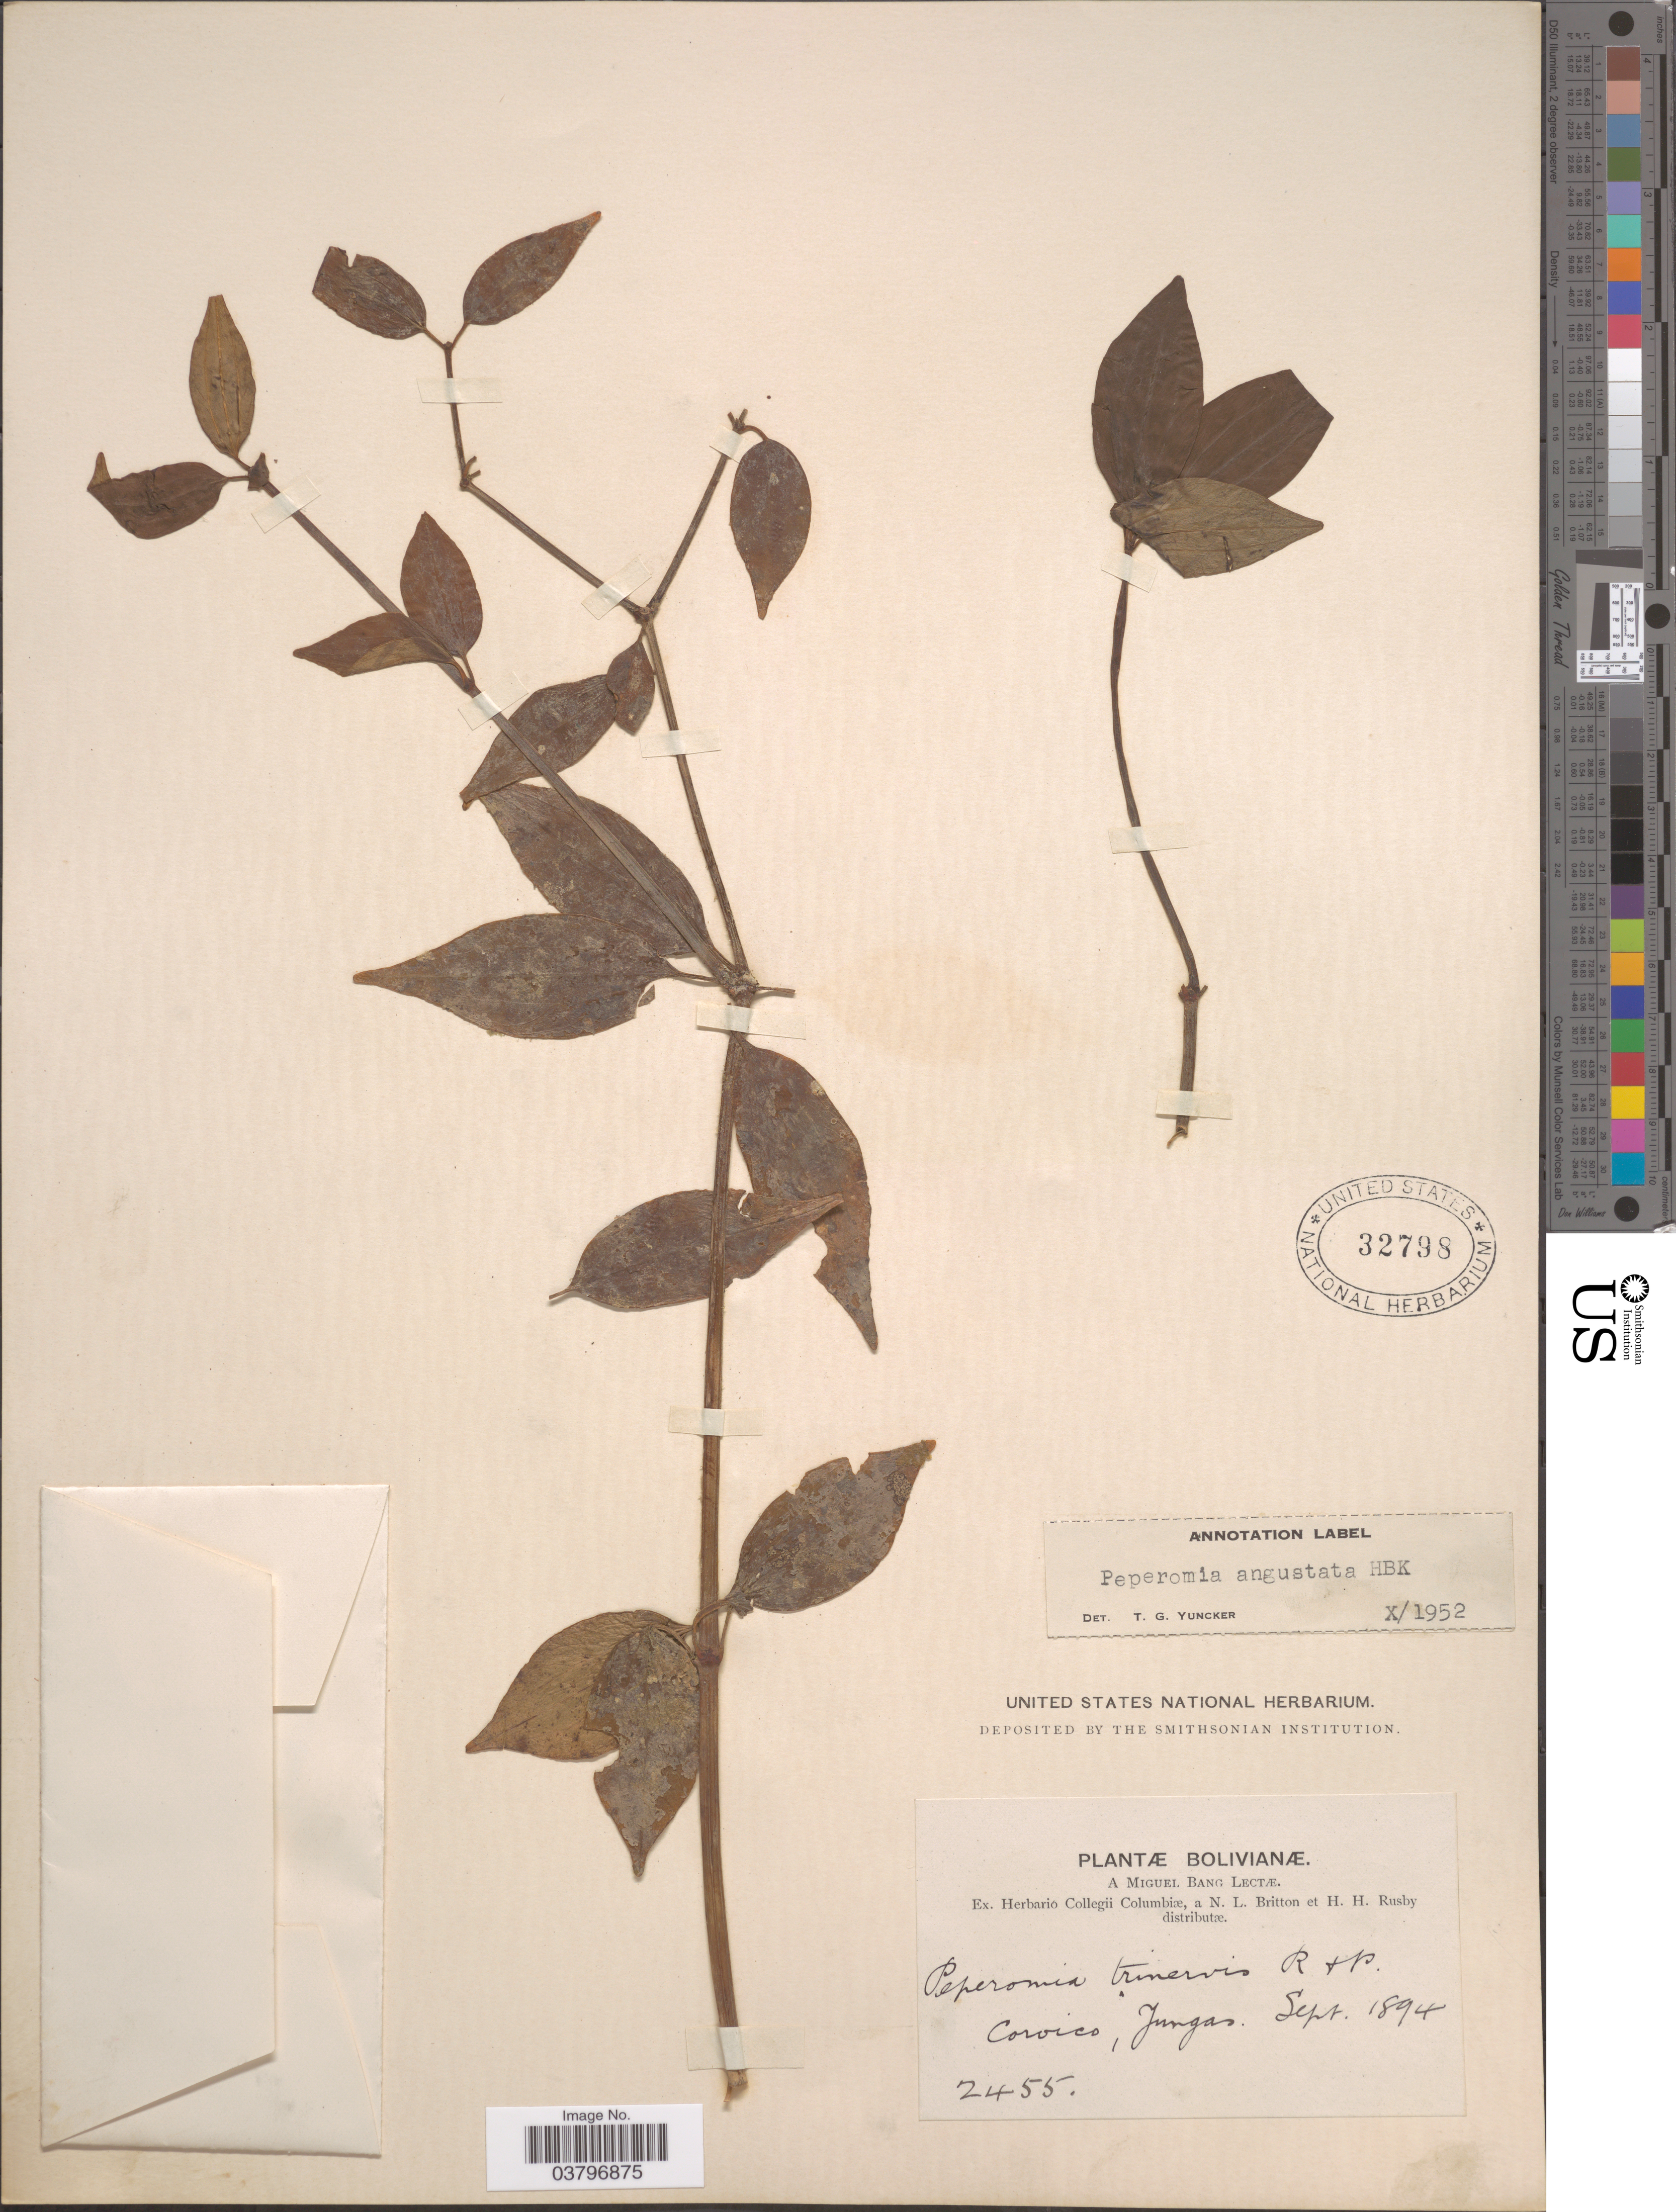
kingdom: Plantae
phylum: Tracheophyta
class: Magnoliopsida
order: Piperales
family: Piperaceae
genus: Peperomia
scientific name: Peperomia angustata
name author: Kunth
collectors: M. Bang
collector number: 2455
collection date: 1894-09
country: Bolivia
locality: Coroico, Yungas.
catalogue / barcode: US 32798